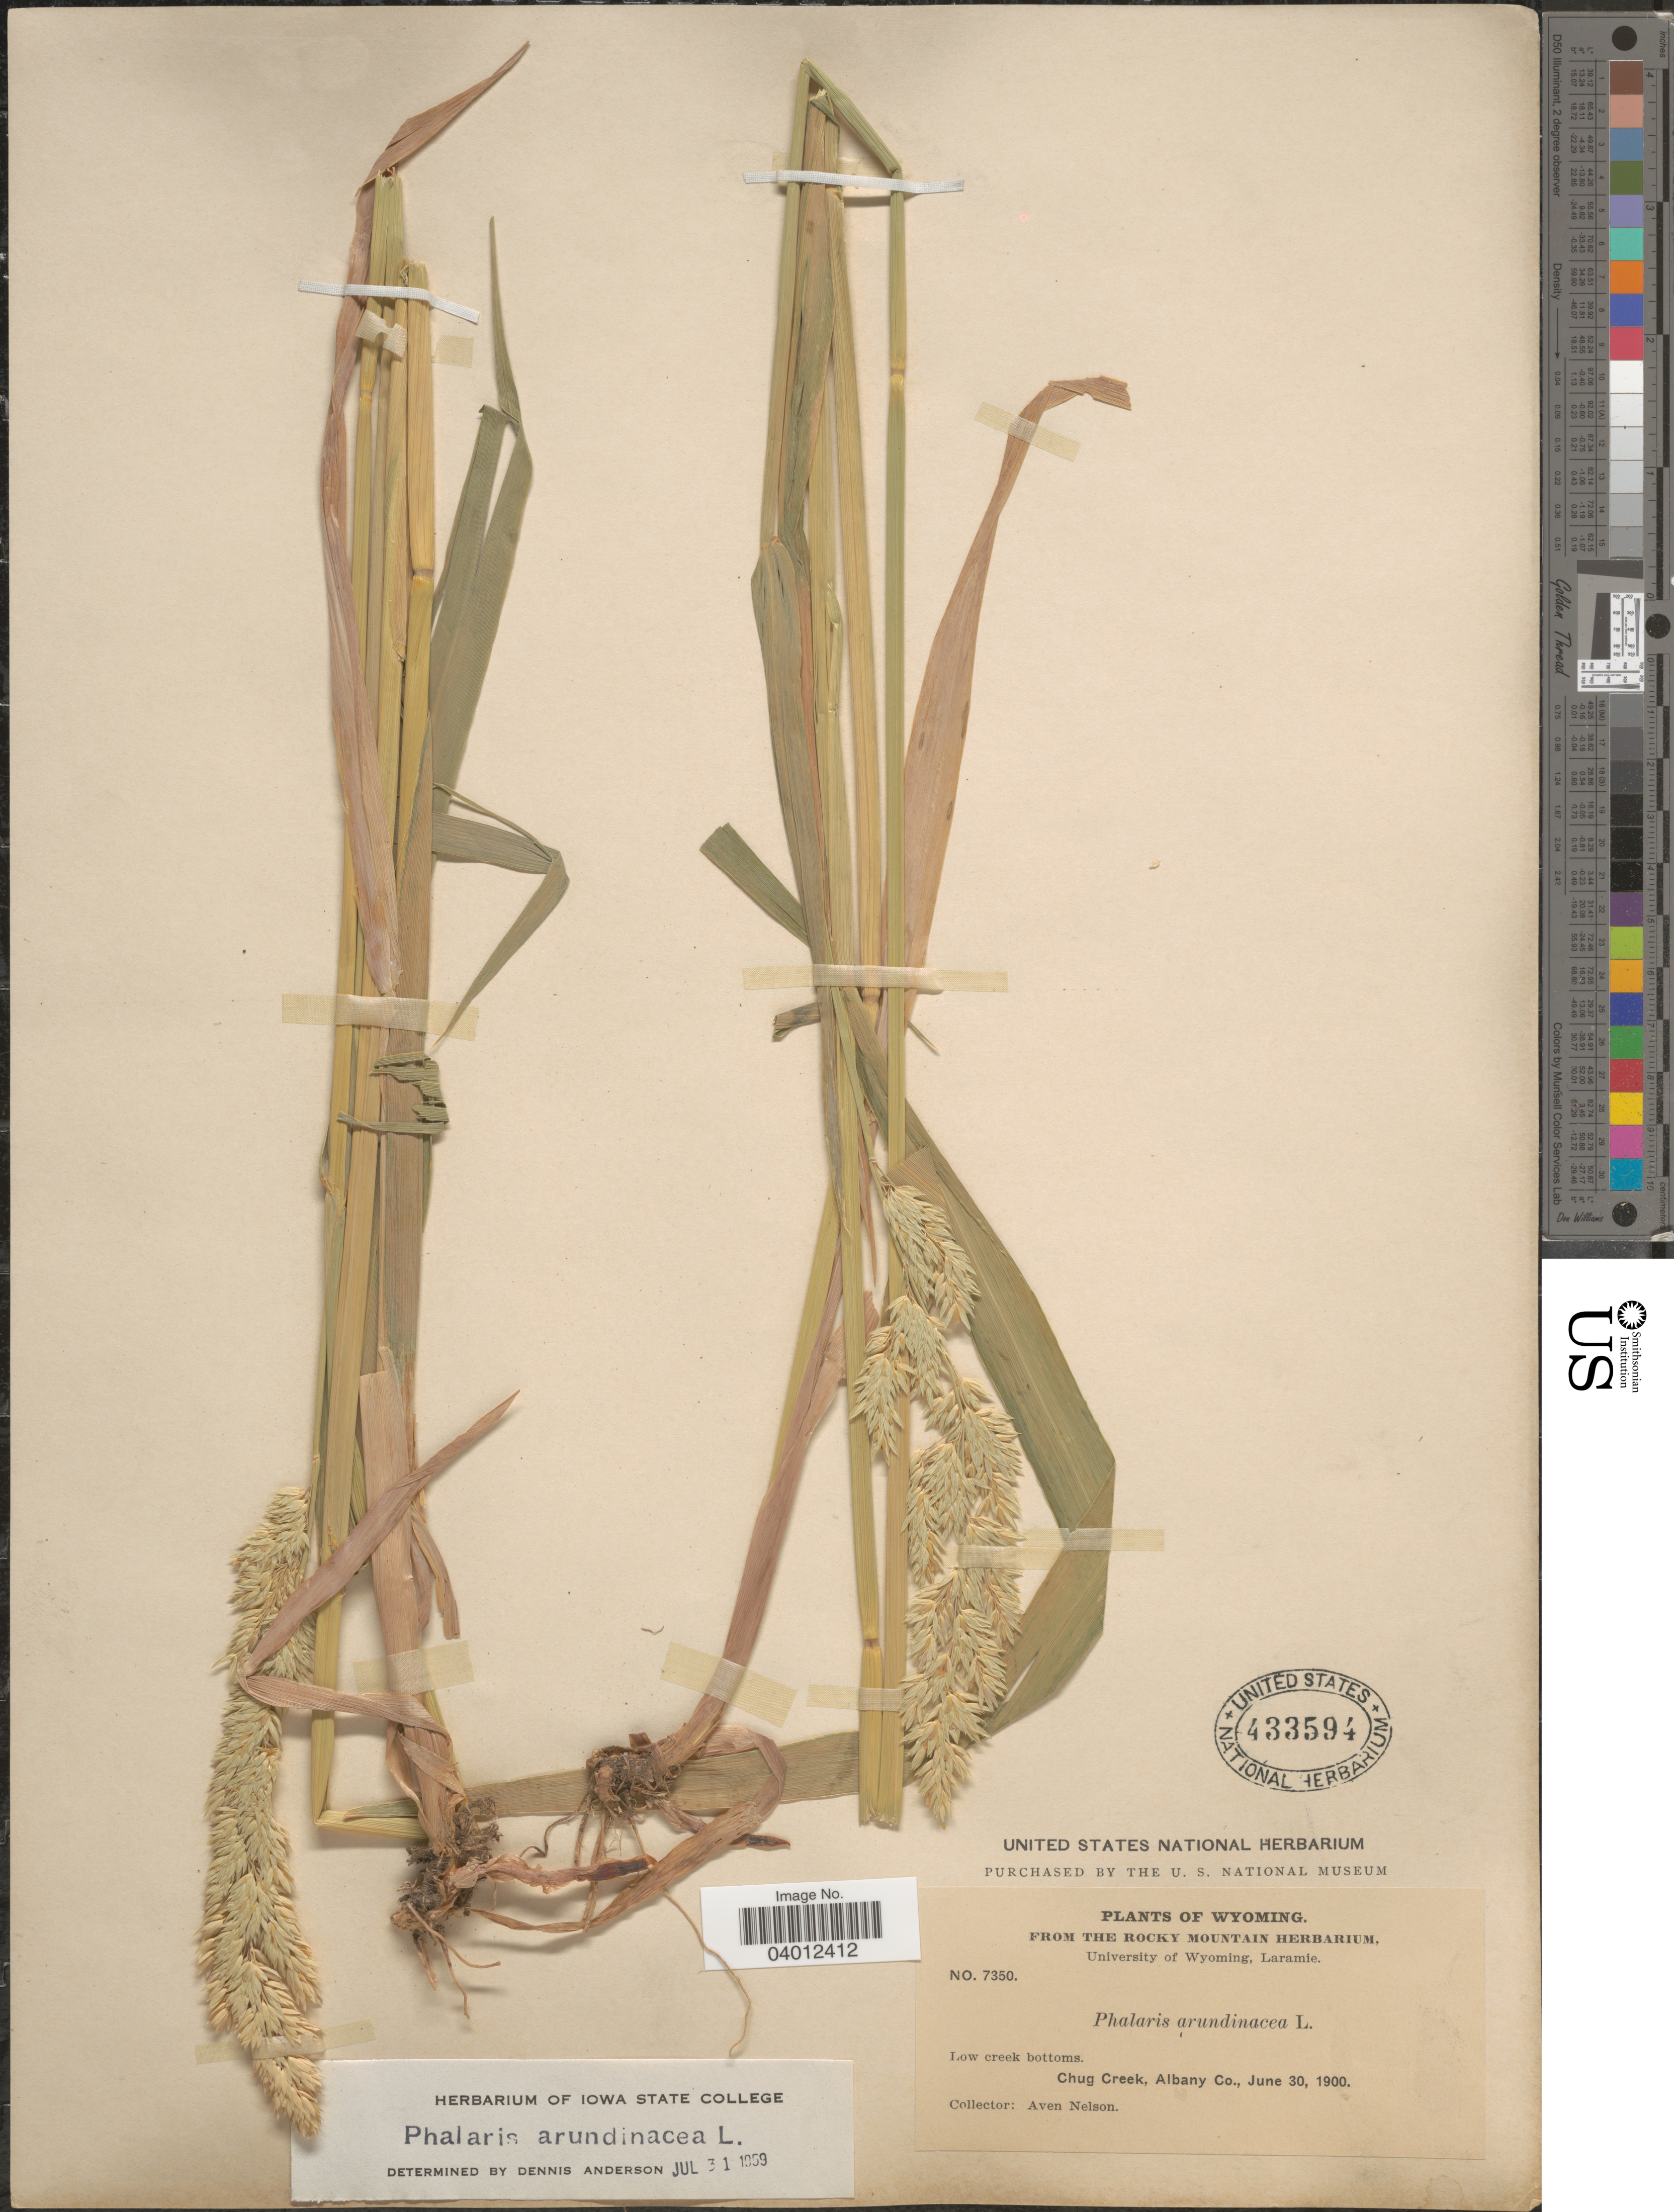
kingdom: Plantae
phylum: Tracheophyta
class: Liliopsida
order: Poales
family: Poaceae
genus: Phalaris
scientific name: Phalaris arundinacea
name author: L.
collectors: A. Nelson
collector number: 7350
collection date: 1900-06-30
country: United States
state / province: Wyoming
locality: Chug Creek, Albany Co.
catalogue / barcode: US 433594